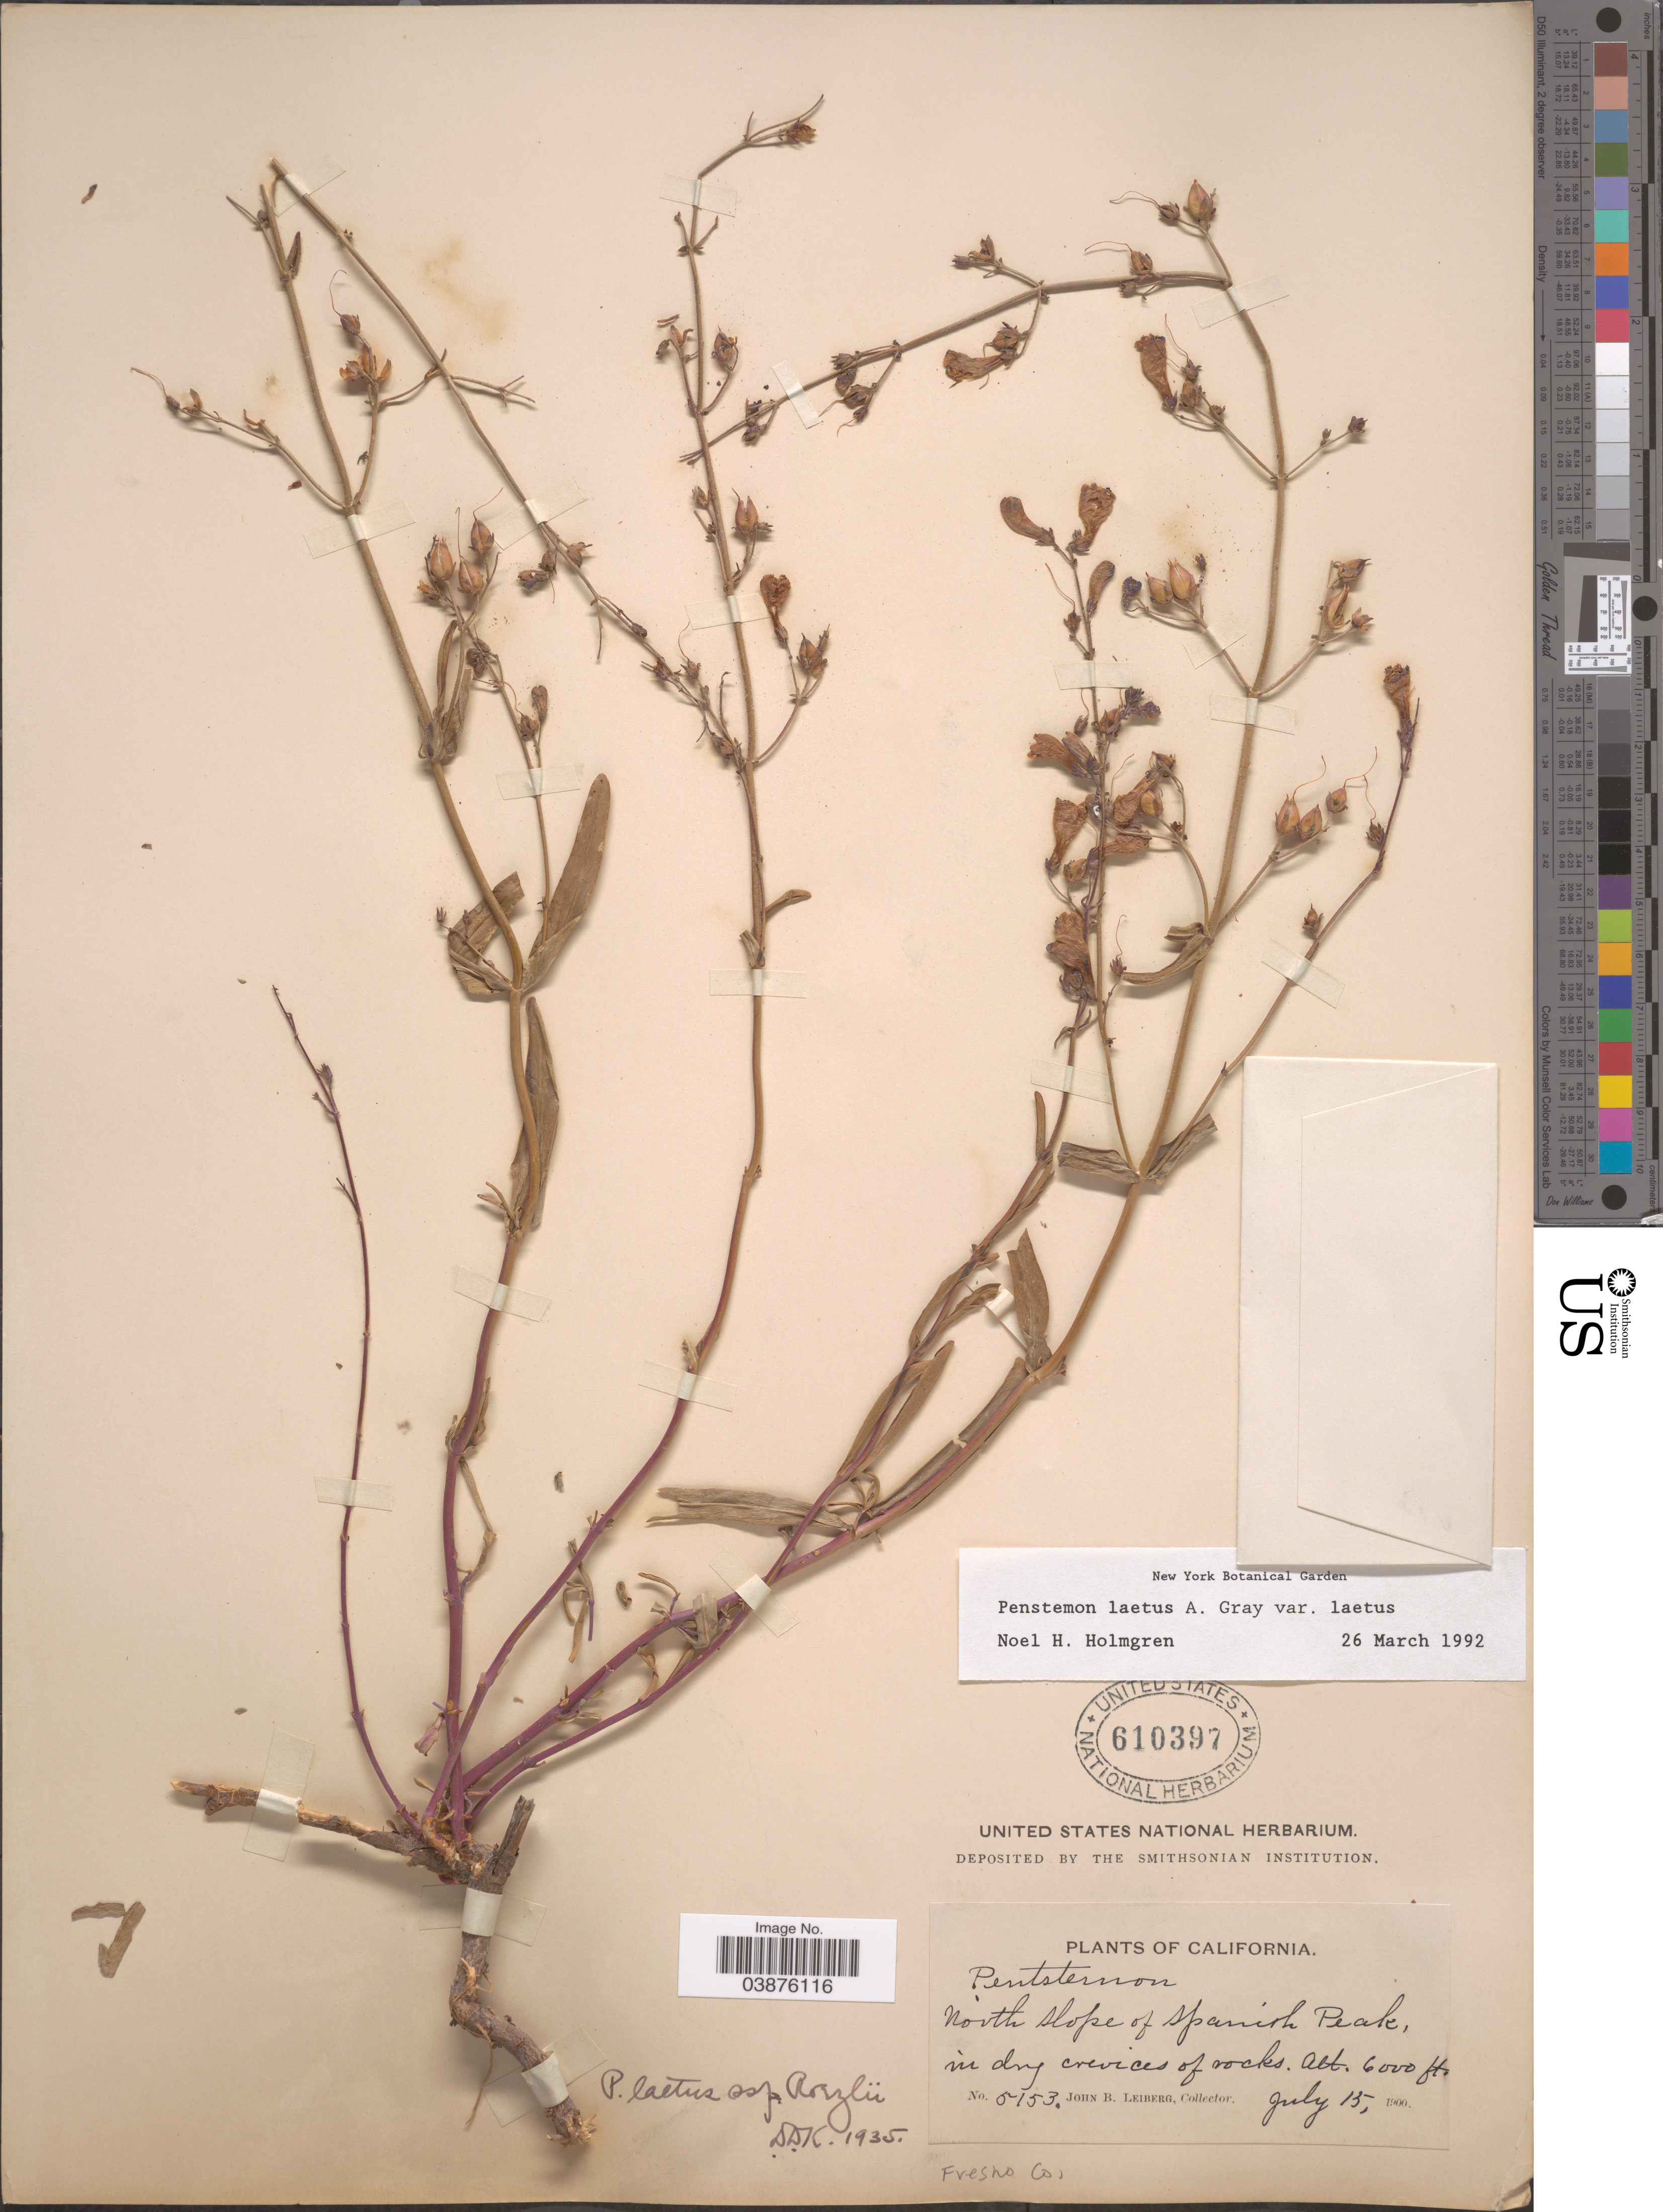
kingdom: Plantae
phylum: Tracheophyta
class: Magnoliopsida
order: Lamiales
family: Plantaginaceae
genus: Penstemon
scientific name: Penstemon laetus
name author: A. Gray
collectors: J. B. Leiberg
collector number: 5153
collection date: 1900-07-15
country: United States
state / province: California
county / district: Fresno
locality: North slope of Spanish Peak, in dry crevices of rocks. Fresno Co.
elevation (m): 1829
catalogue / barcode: US 610397